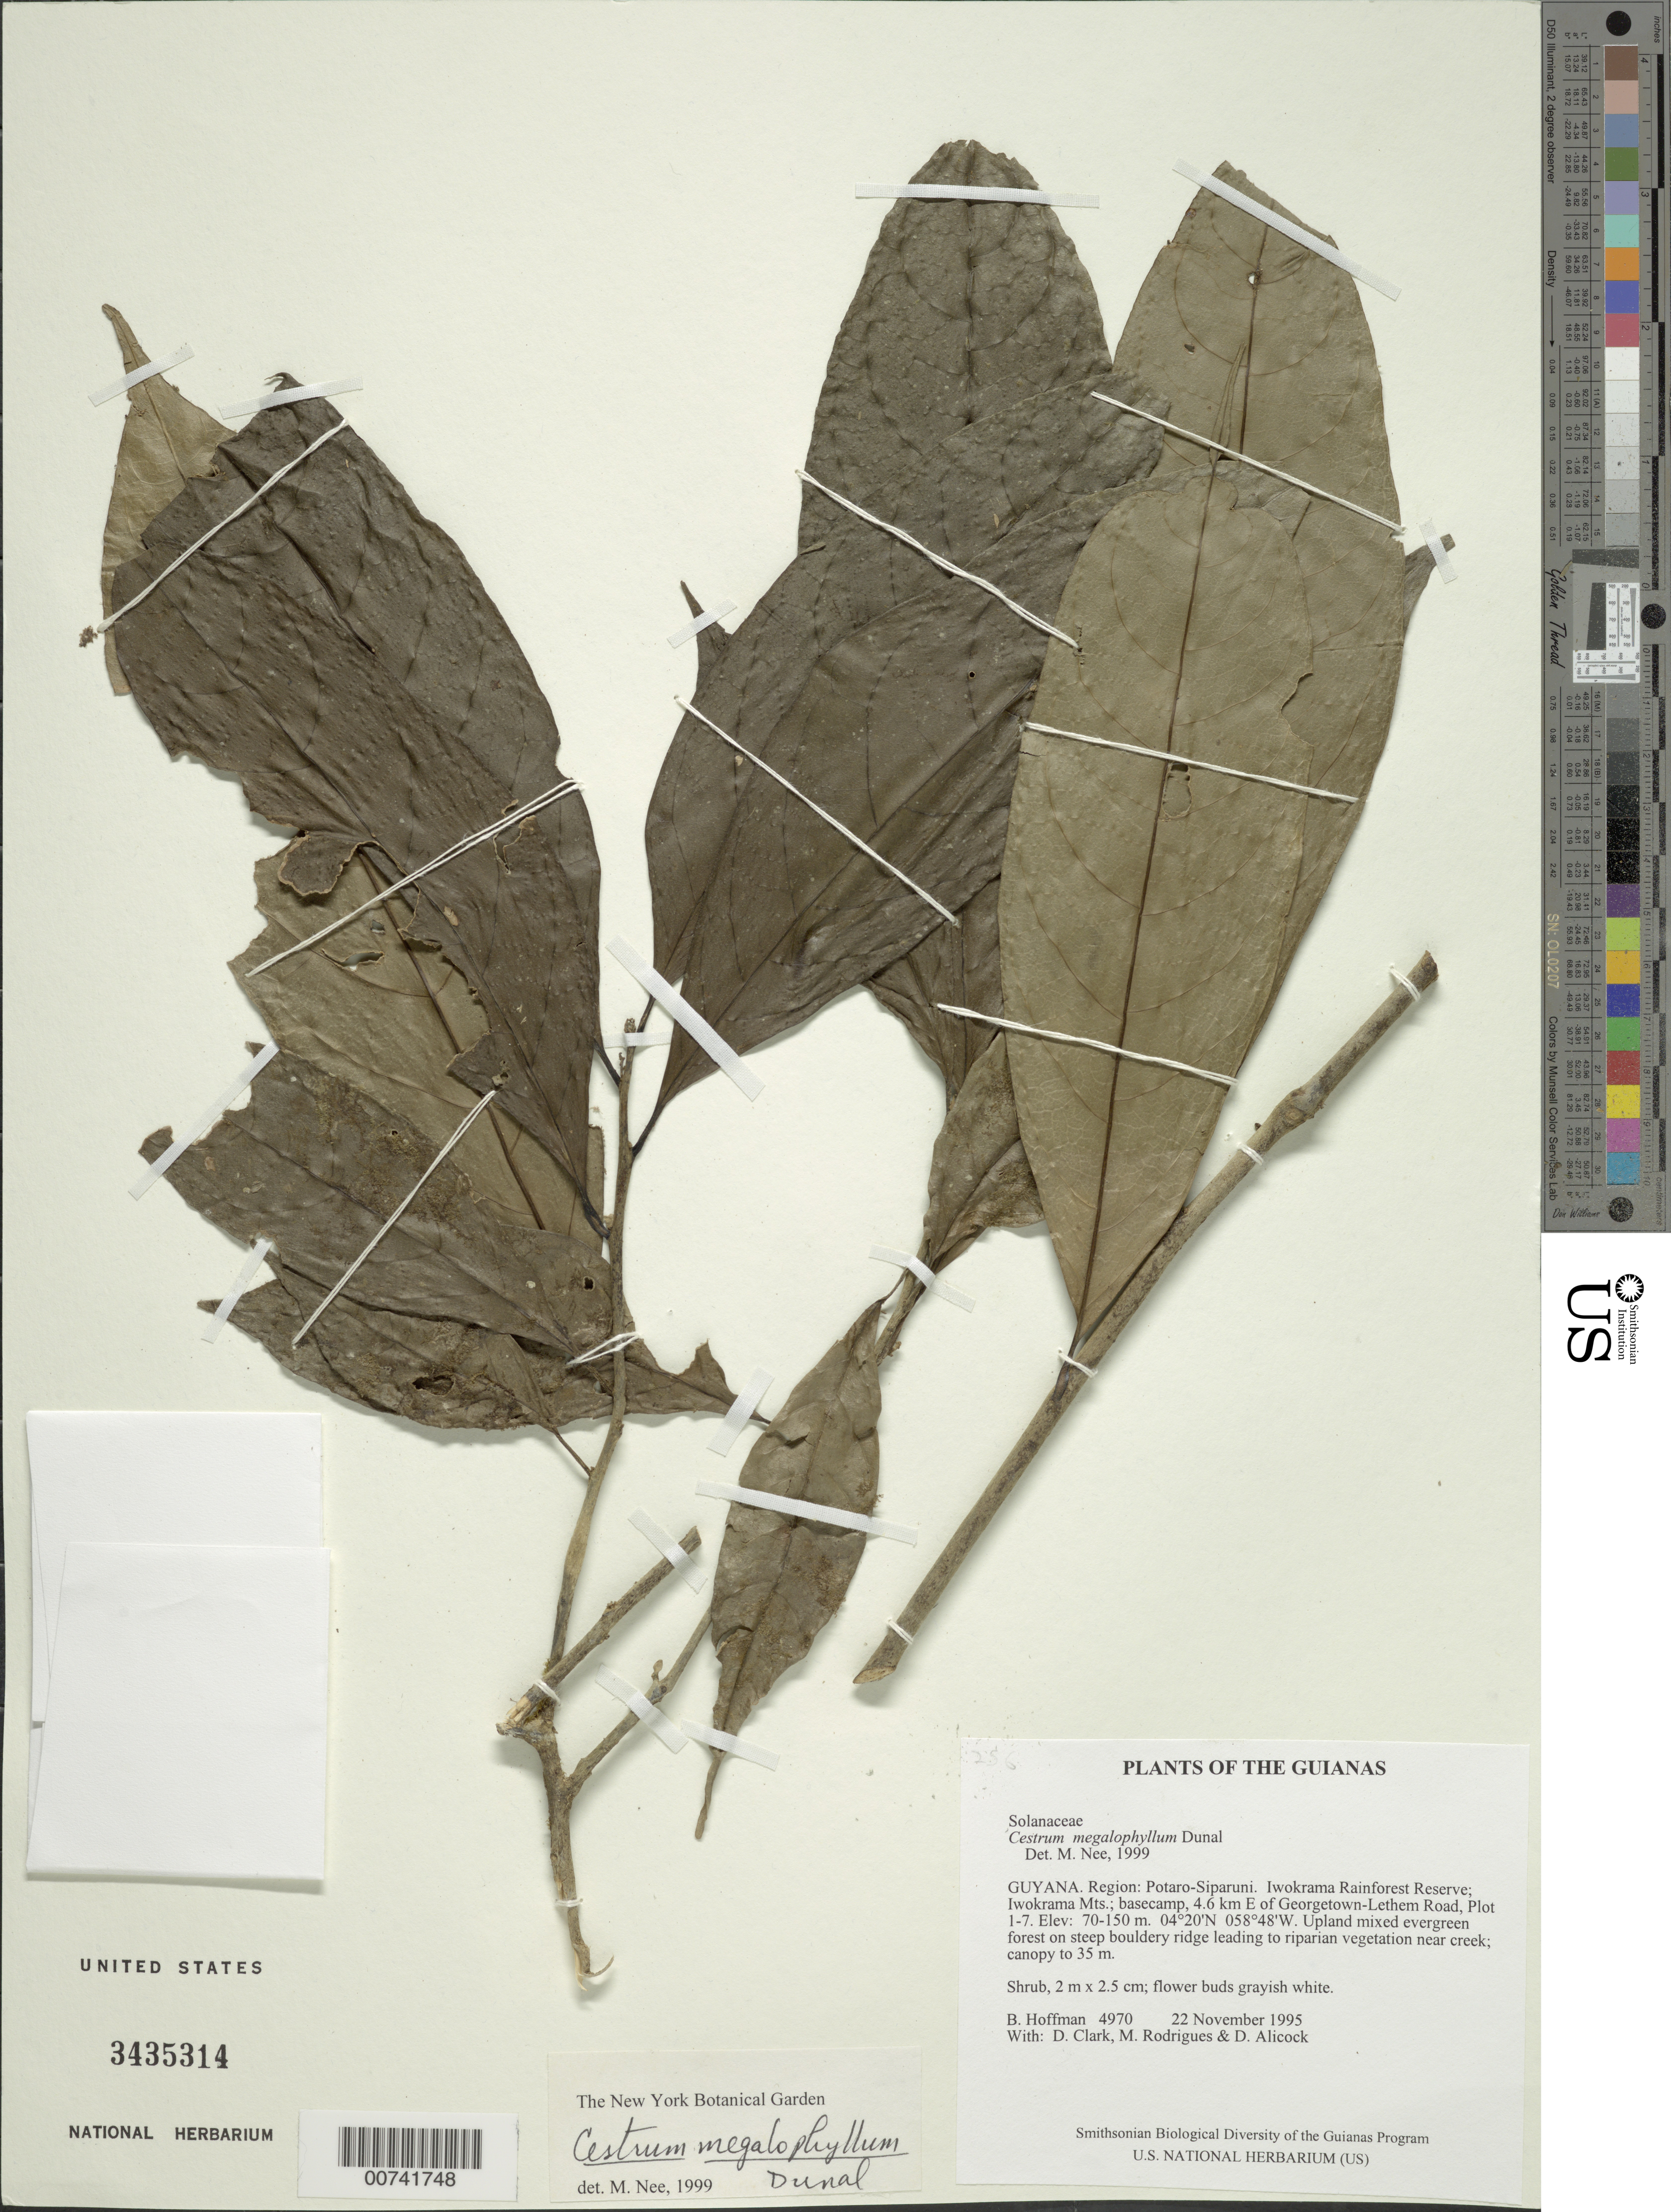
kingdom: Plantae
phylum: Tracheophyta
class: Magnoliopsida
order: Solanales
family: Solanaceae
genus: Cestrum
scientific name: Cestrum megalophyllum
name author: Dunal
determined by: Nee, Michael H.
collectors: B. Hoffman, H. D. Clarke, M. Rodrigues & D. Allicock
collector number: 4970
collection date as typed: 22 November 1995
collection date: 1995-11-22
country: Guyana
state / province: Potaro-Siparuni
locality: Iwokrama Rainforest Reserve; Iwokrama Mts.; basecamp at end of 4.6 km cut line E of Georgetown-Lethem Road, Iwokrama Plot 1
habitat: Upland mixed evergreen forest on steep bouldery ridge leading to riparian vegetation near creek; canopy to 35 m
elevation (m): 70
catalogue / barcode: US 3435314